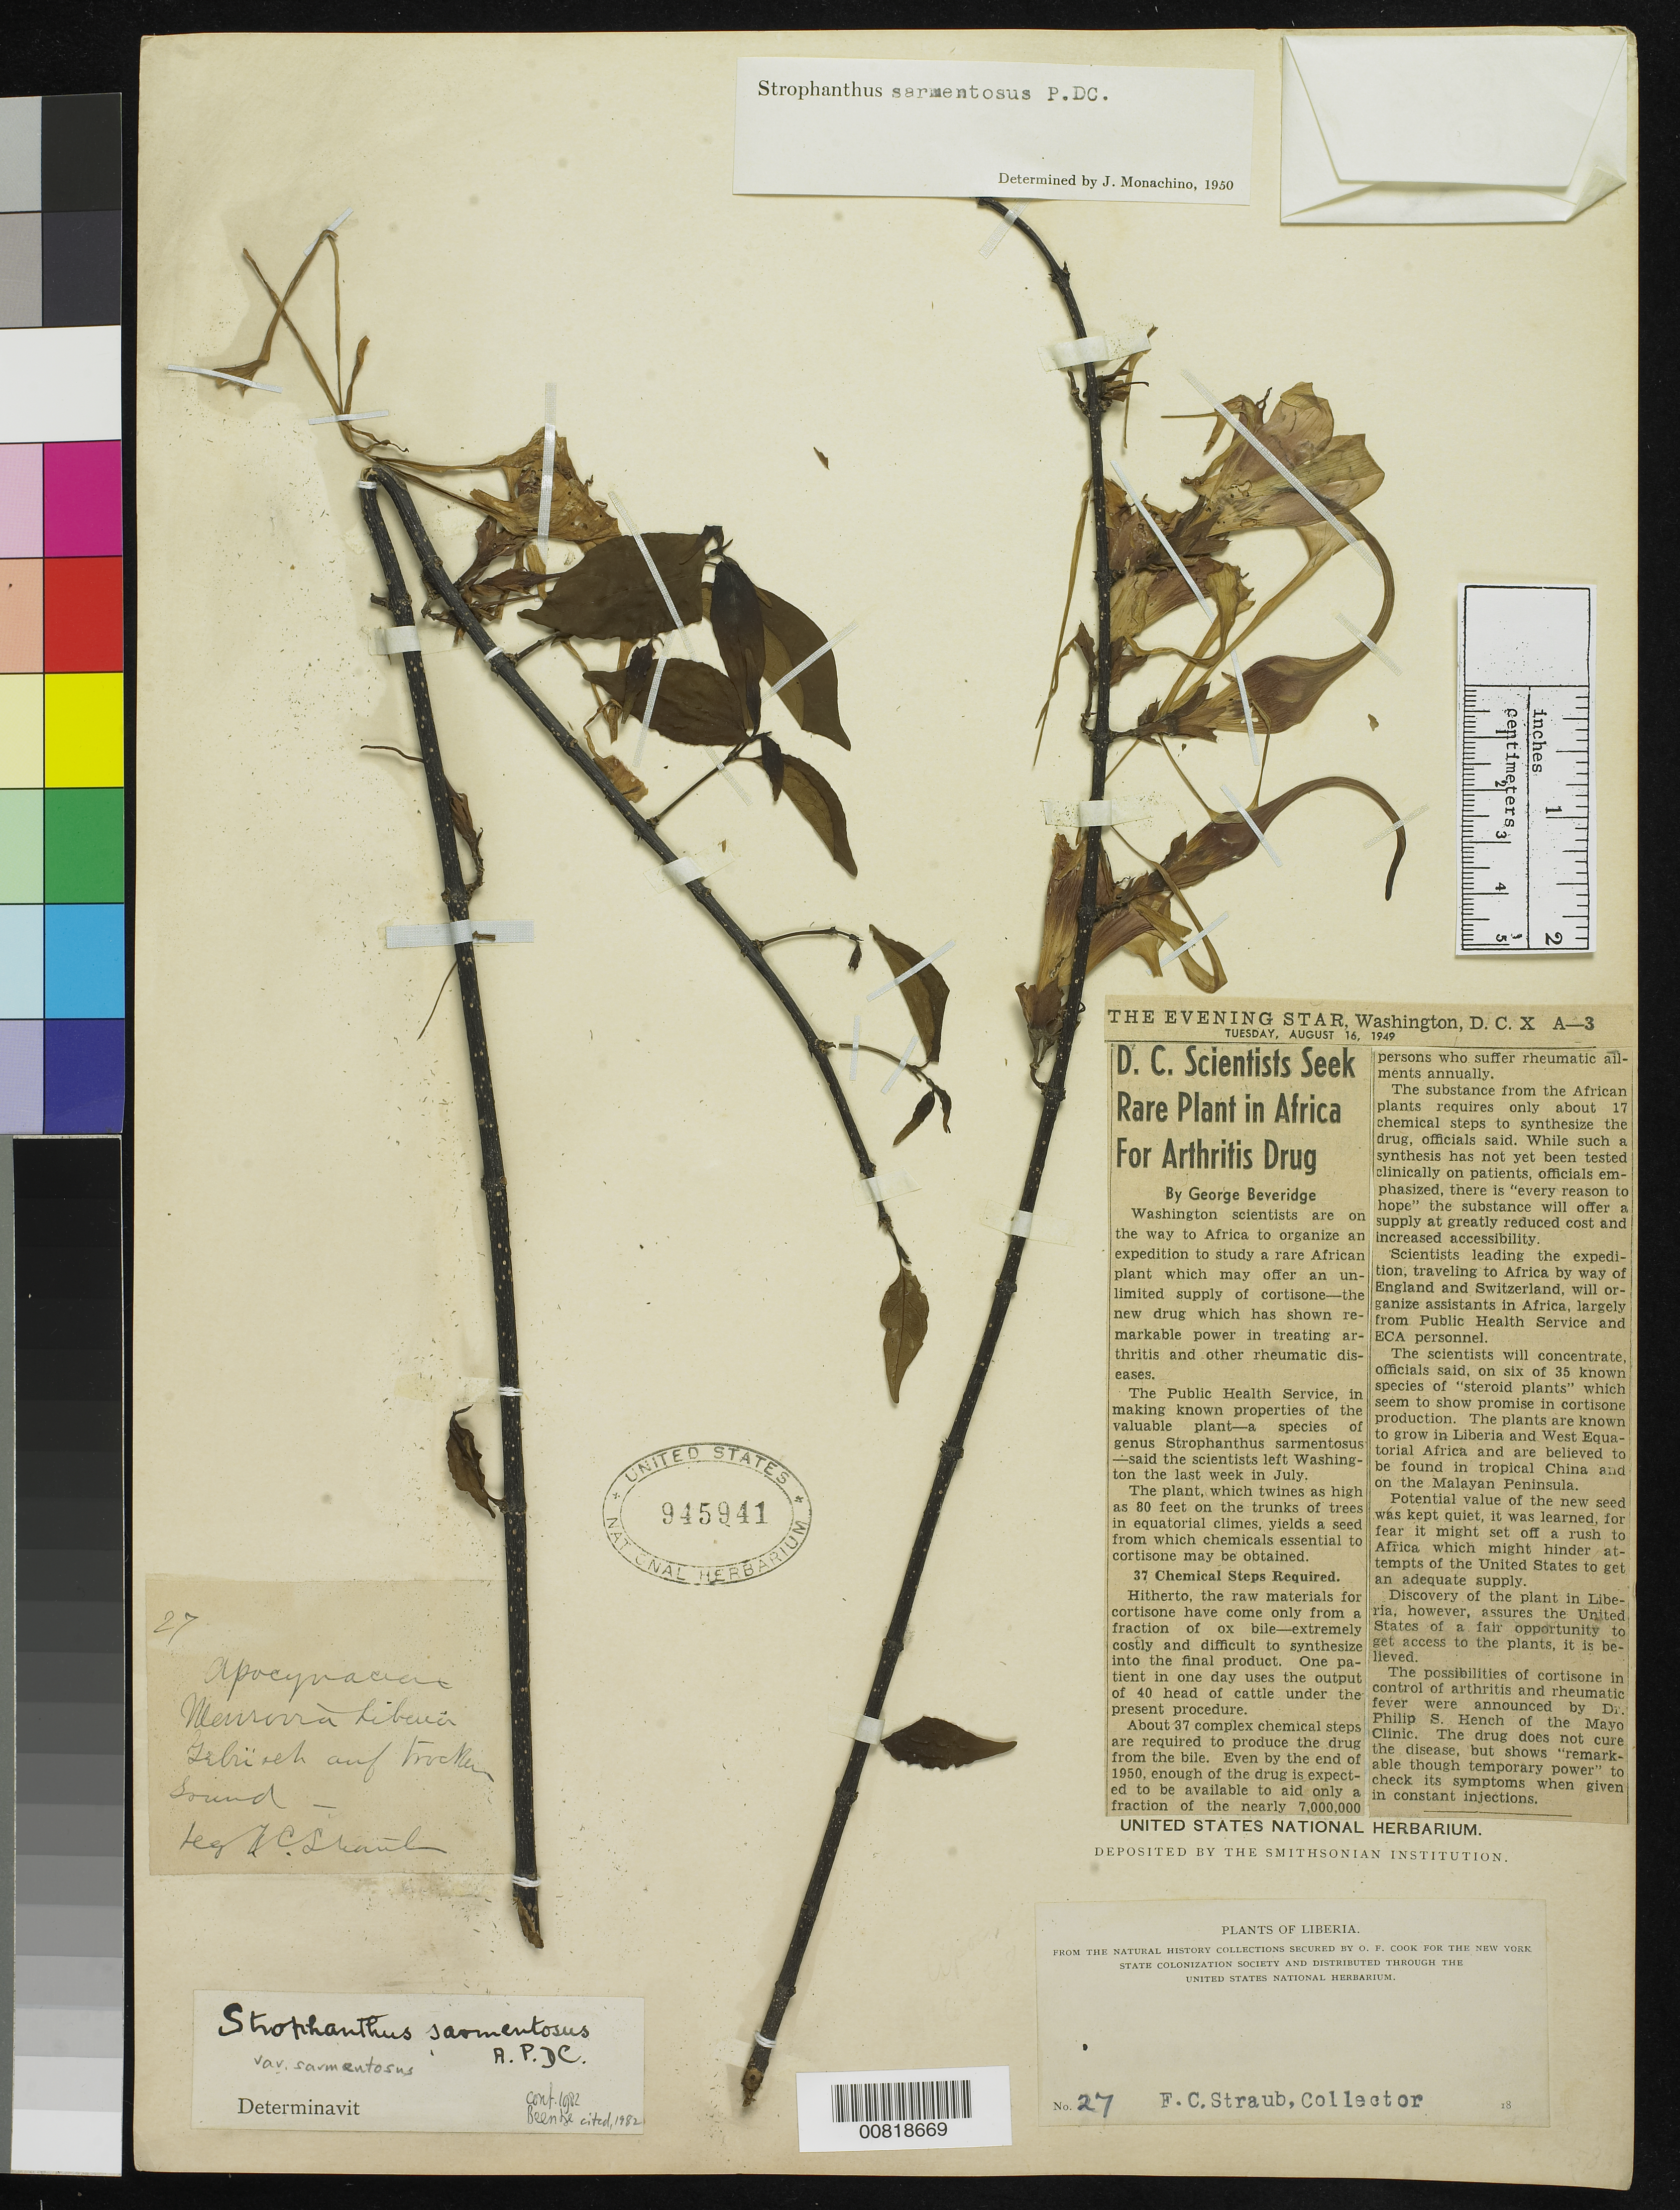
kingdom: Plantae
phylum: Tracheophyta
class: Magnoliopsida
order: Gentianales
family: Apocynaceae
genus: Strophanthus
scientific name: Strophanthus sarmentosus var. sarmentosus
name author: A. DC.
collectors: F. Straub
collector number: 27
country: Liberia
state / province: Montserrado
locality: Monrovia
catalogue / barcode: US 945941